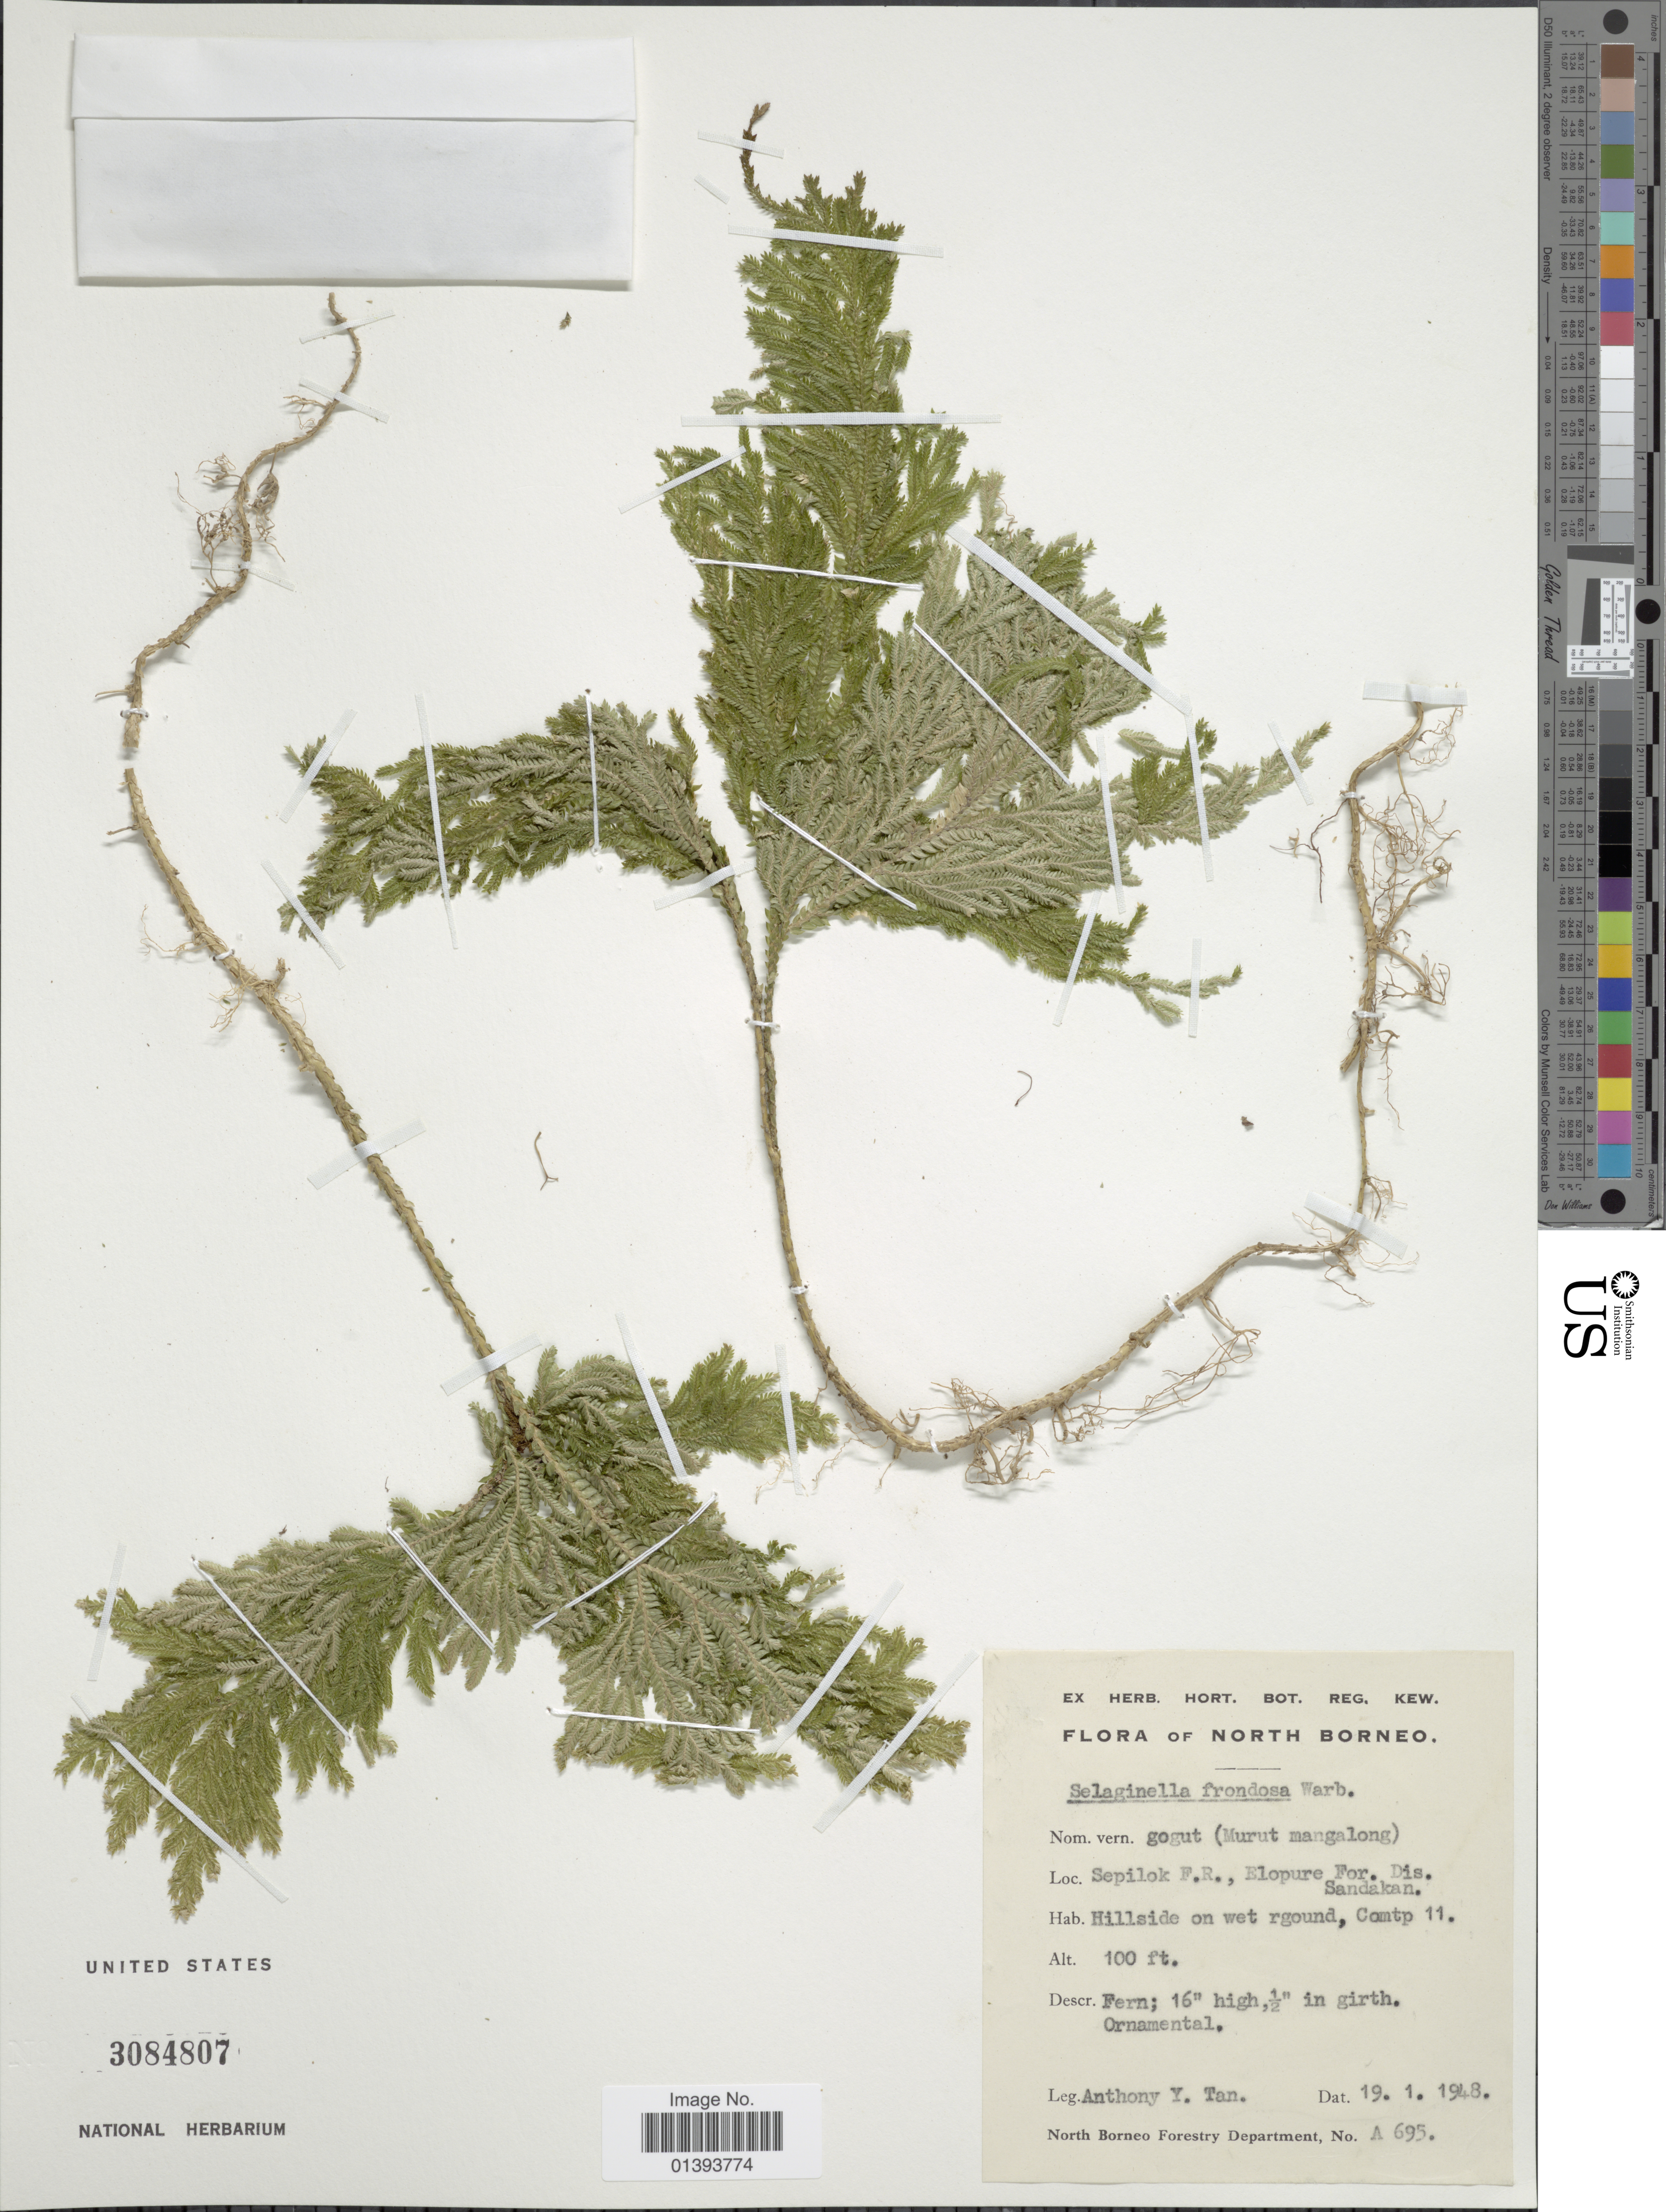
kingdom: Plantae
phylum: Tracheophyta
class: Lycopodiopsida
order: Selaginellales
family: Selaginellaceae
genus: Selaginella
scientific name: Selaginella frondosa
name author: Warb.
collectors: A. Tan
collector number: A695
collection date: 1948-01-19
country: Malaysia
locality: North Borneo, Hillside on wet ground, Compt. 11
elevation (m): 30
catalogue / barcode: US 3084807